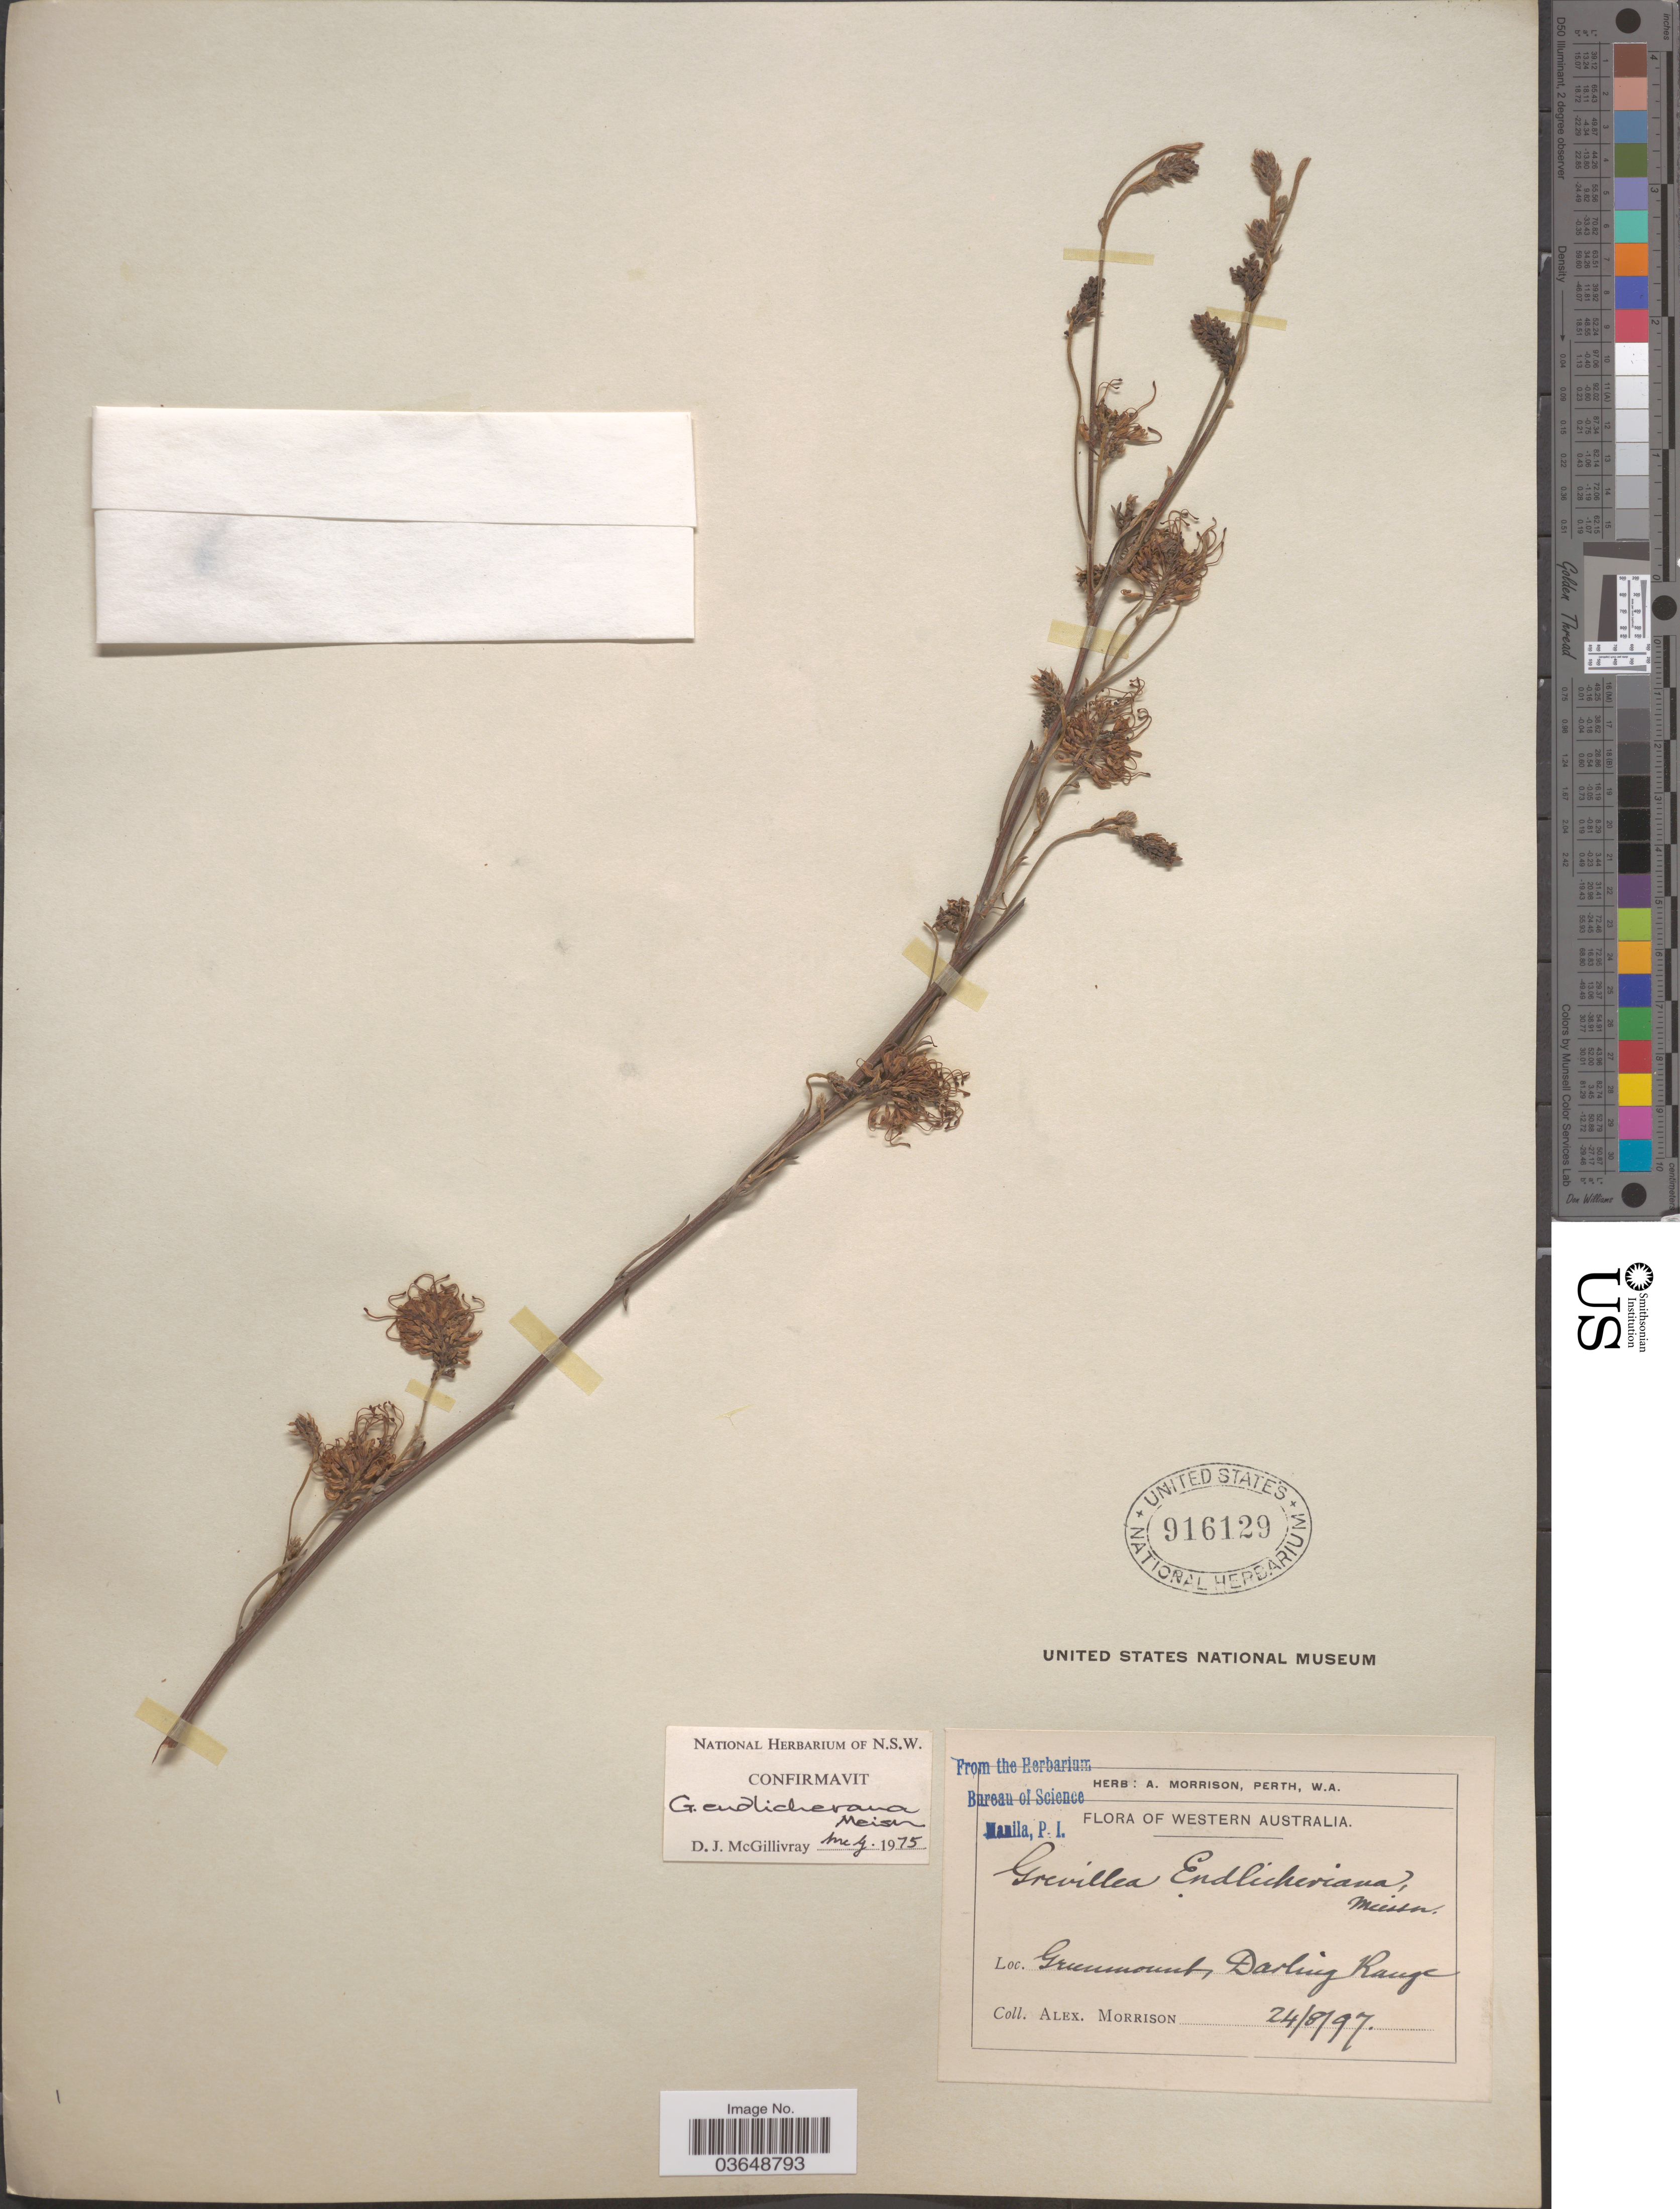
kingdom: Plantae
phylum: Tracheophyta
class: Magnoliopsida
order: Proteales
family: Proteaceae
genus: Grevillea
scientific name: Grevillea endlicheriana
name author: Meisn.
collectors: A. Morrison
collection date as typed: Transcribed d/m/y: 24/8/97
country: Australia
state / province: Western Australia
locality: Greenmount, Darling Range.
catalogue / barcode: US 916129